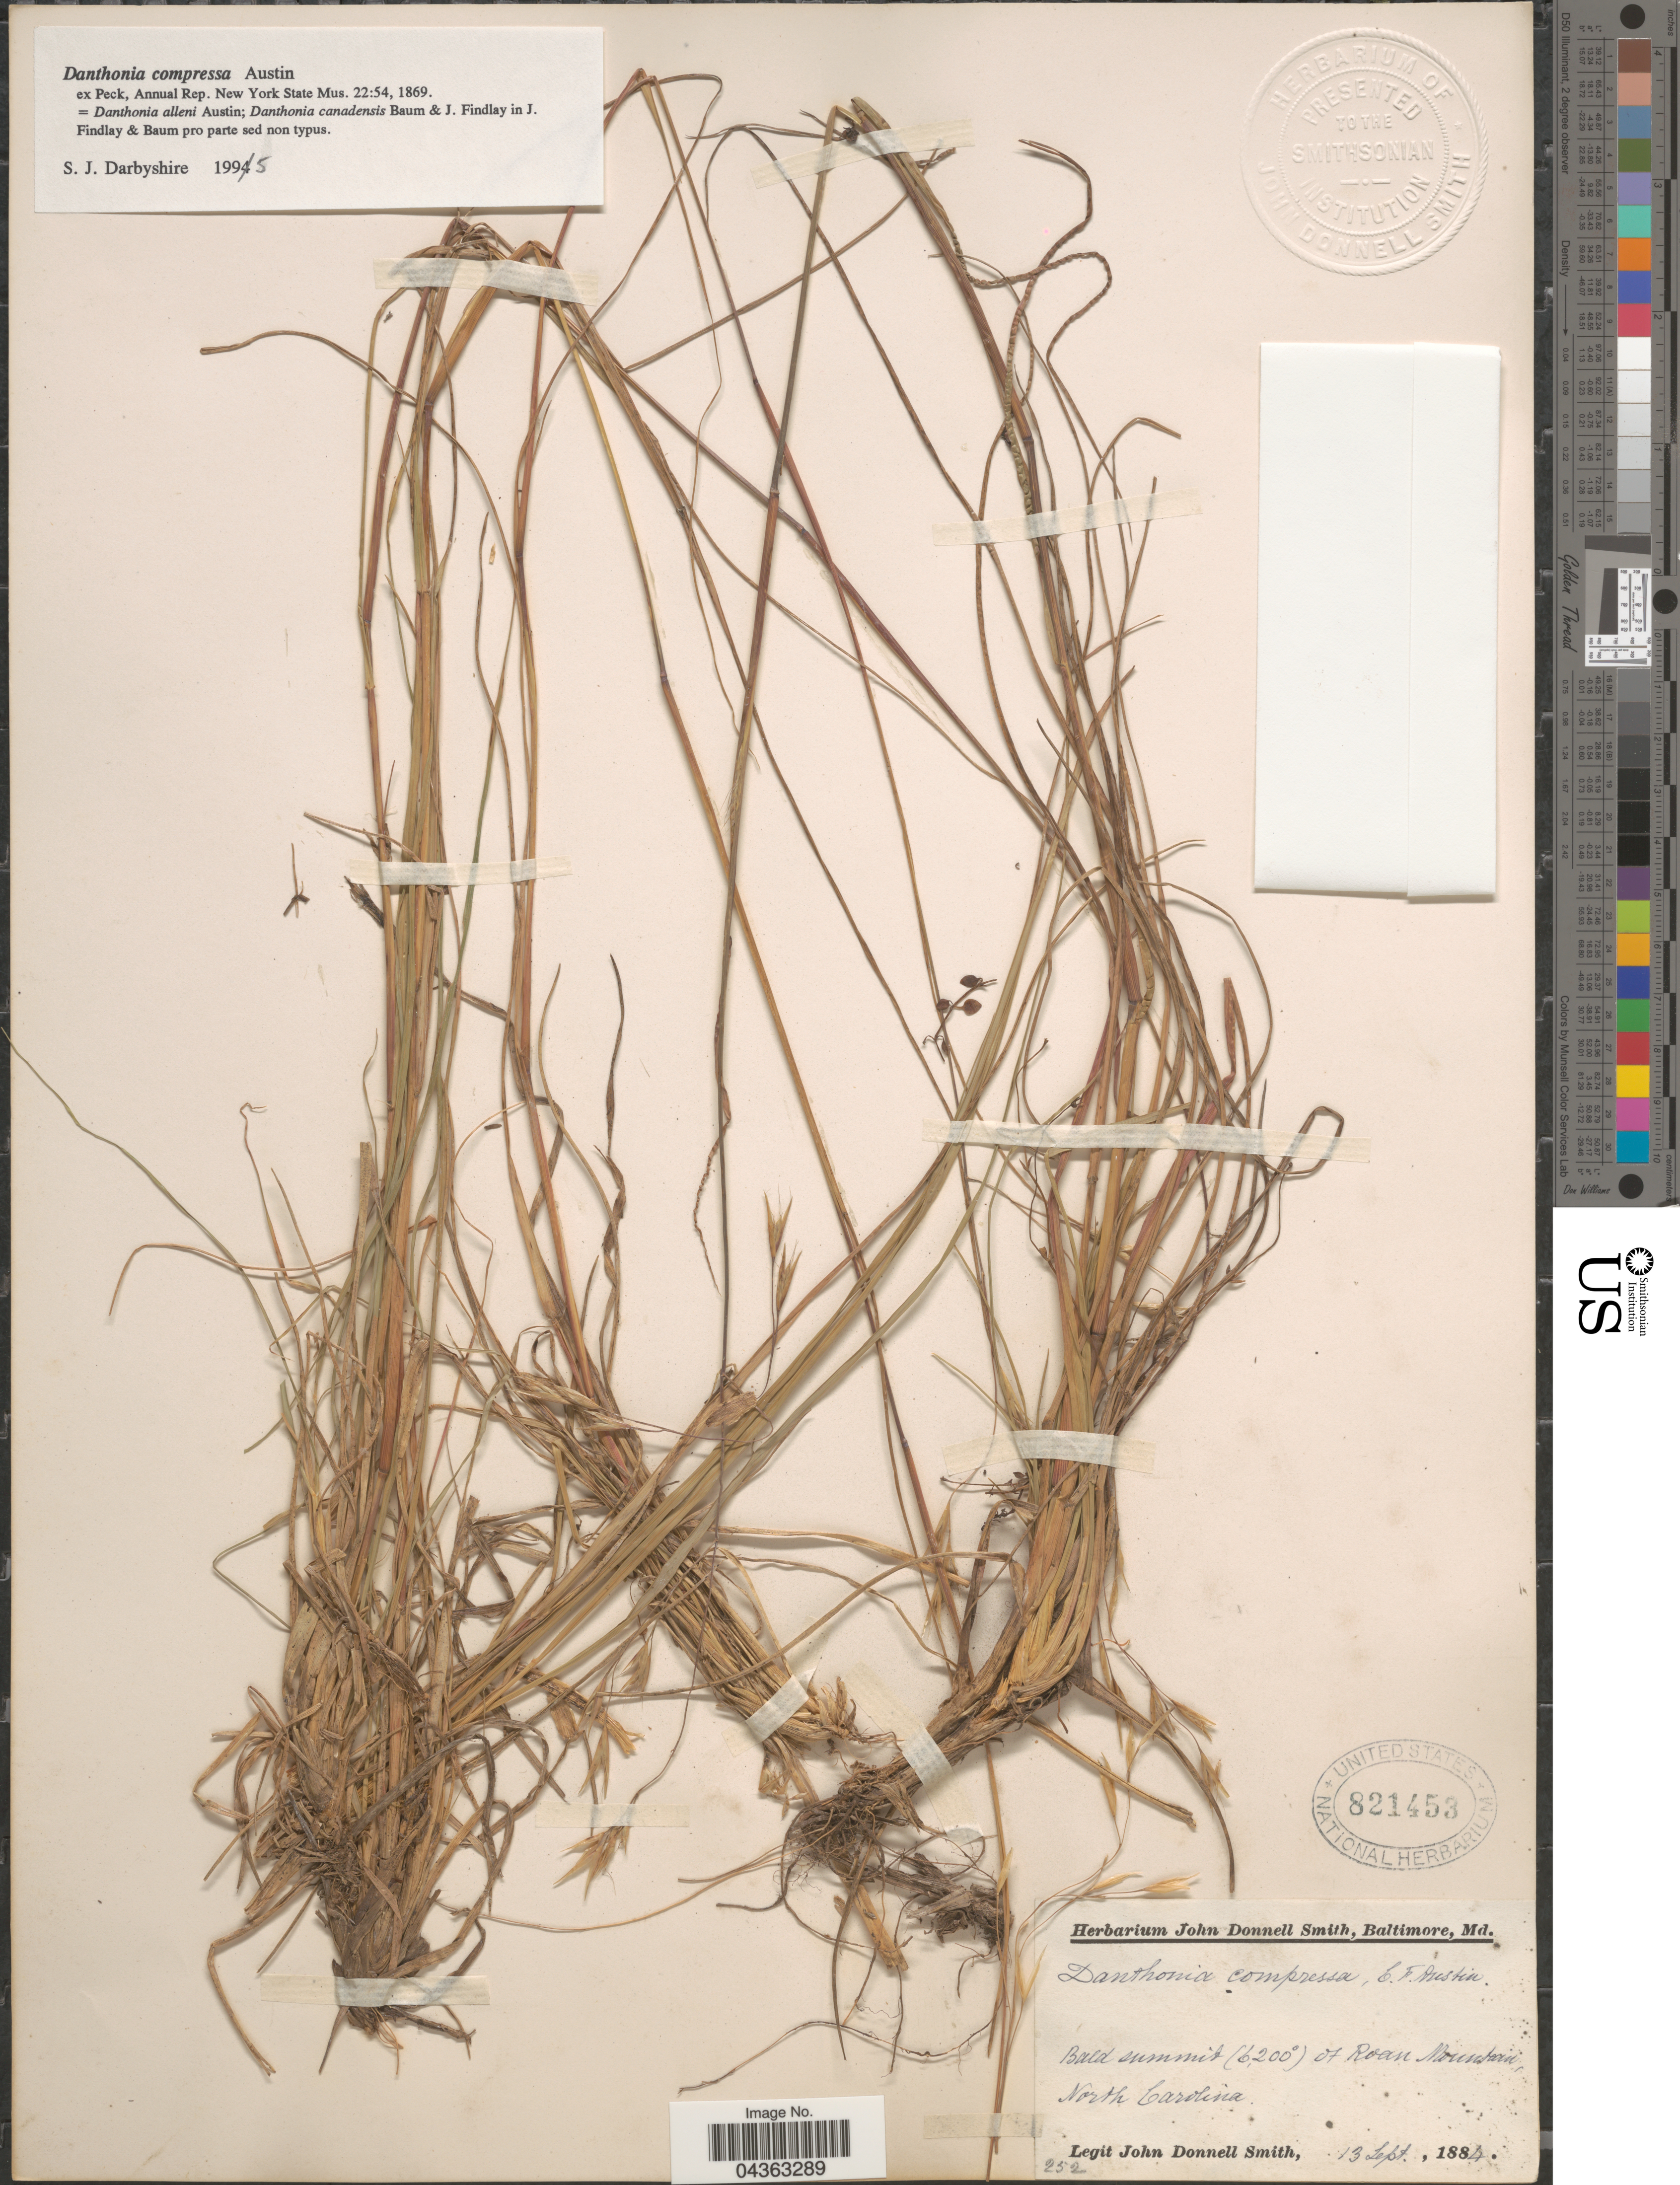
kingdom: Plantae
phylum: Tracheophyta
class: Liliopsida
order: Poales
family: Poaceae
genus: Danthonia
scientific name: Danthonia compressa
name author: Austin in F. Peck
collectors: J. Donnell Smith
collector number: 252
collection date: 1884-09-13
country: United States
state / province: North Carolina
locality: Bald summit of Roan Mountain.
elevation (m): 1890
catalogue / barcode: US 821453